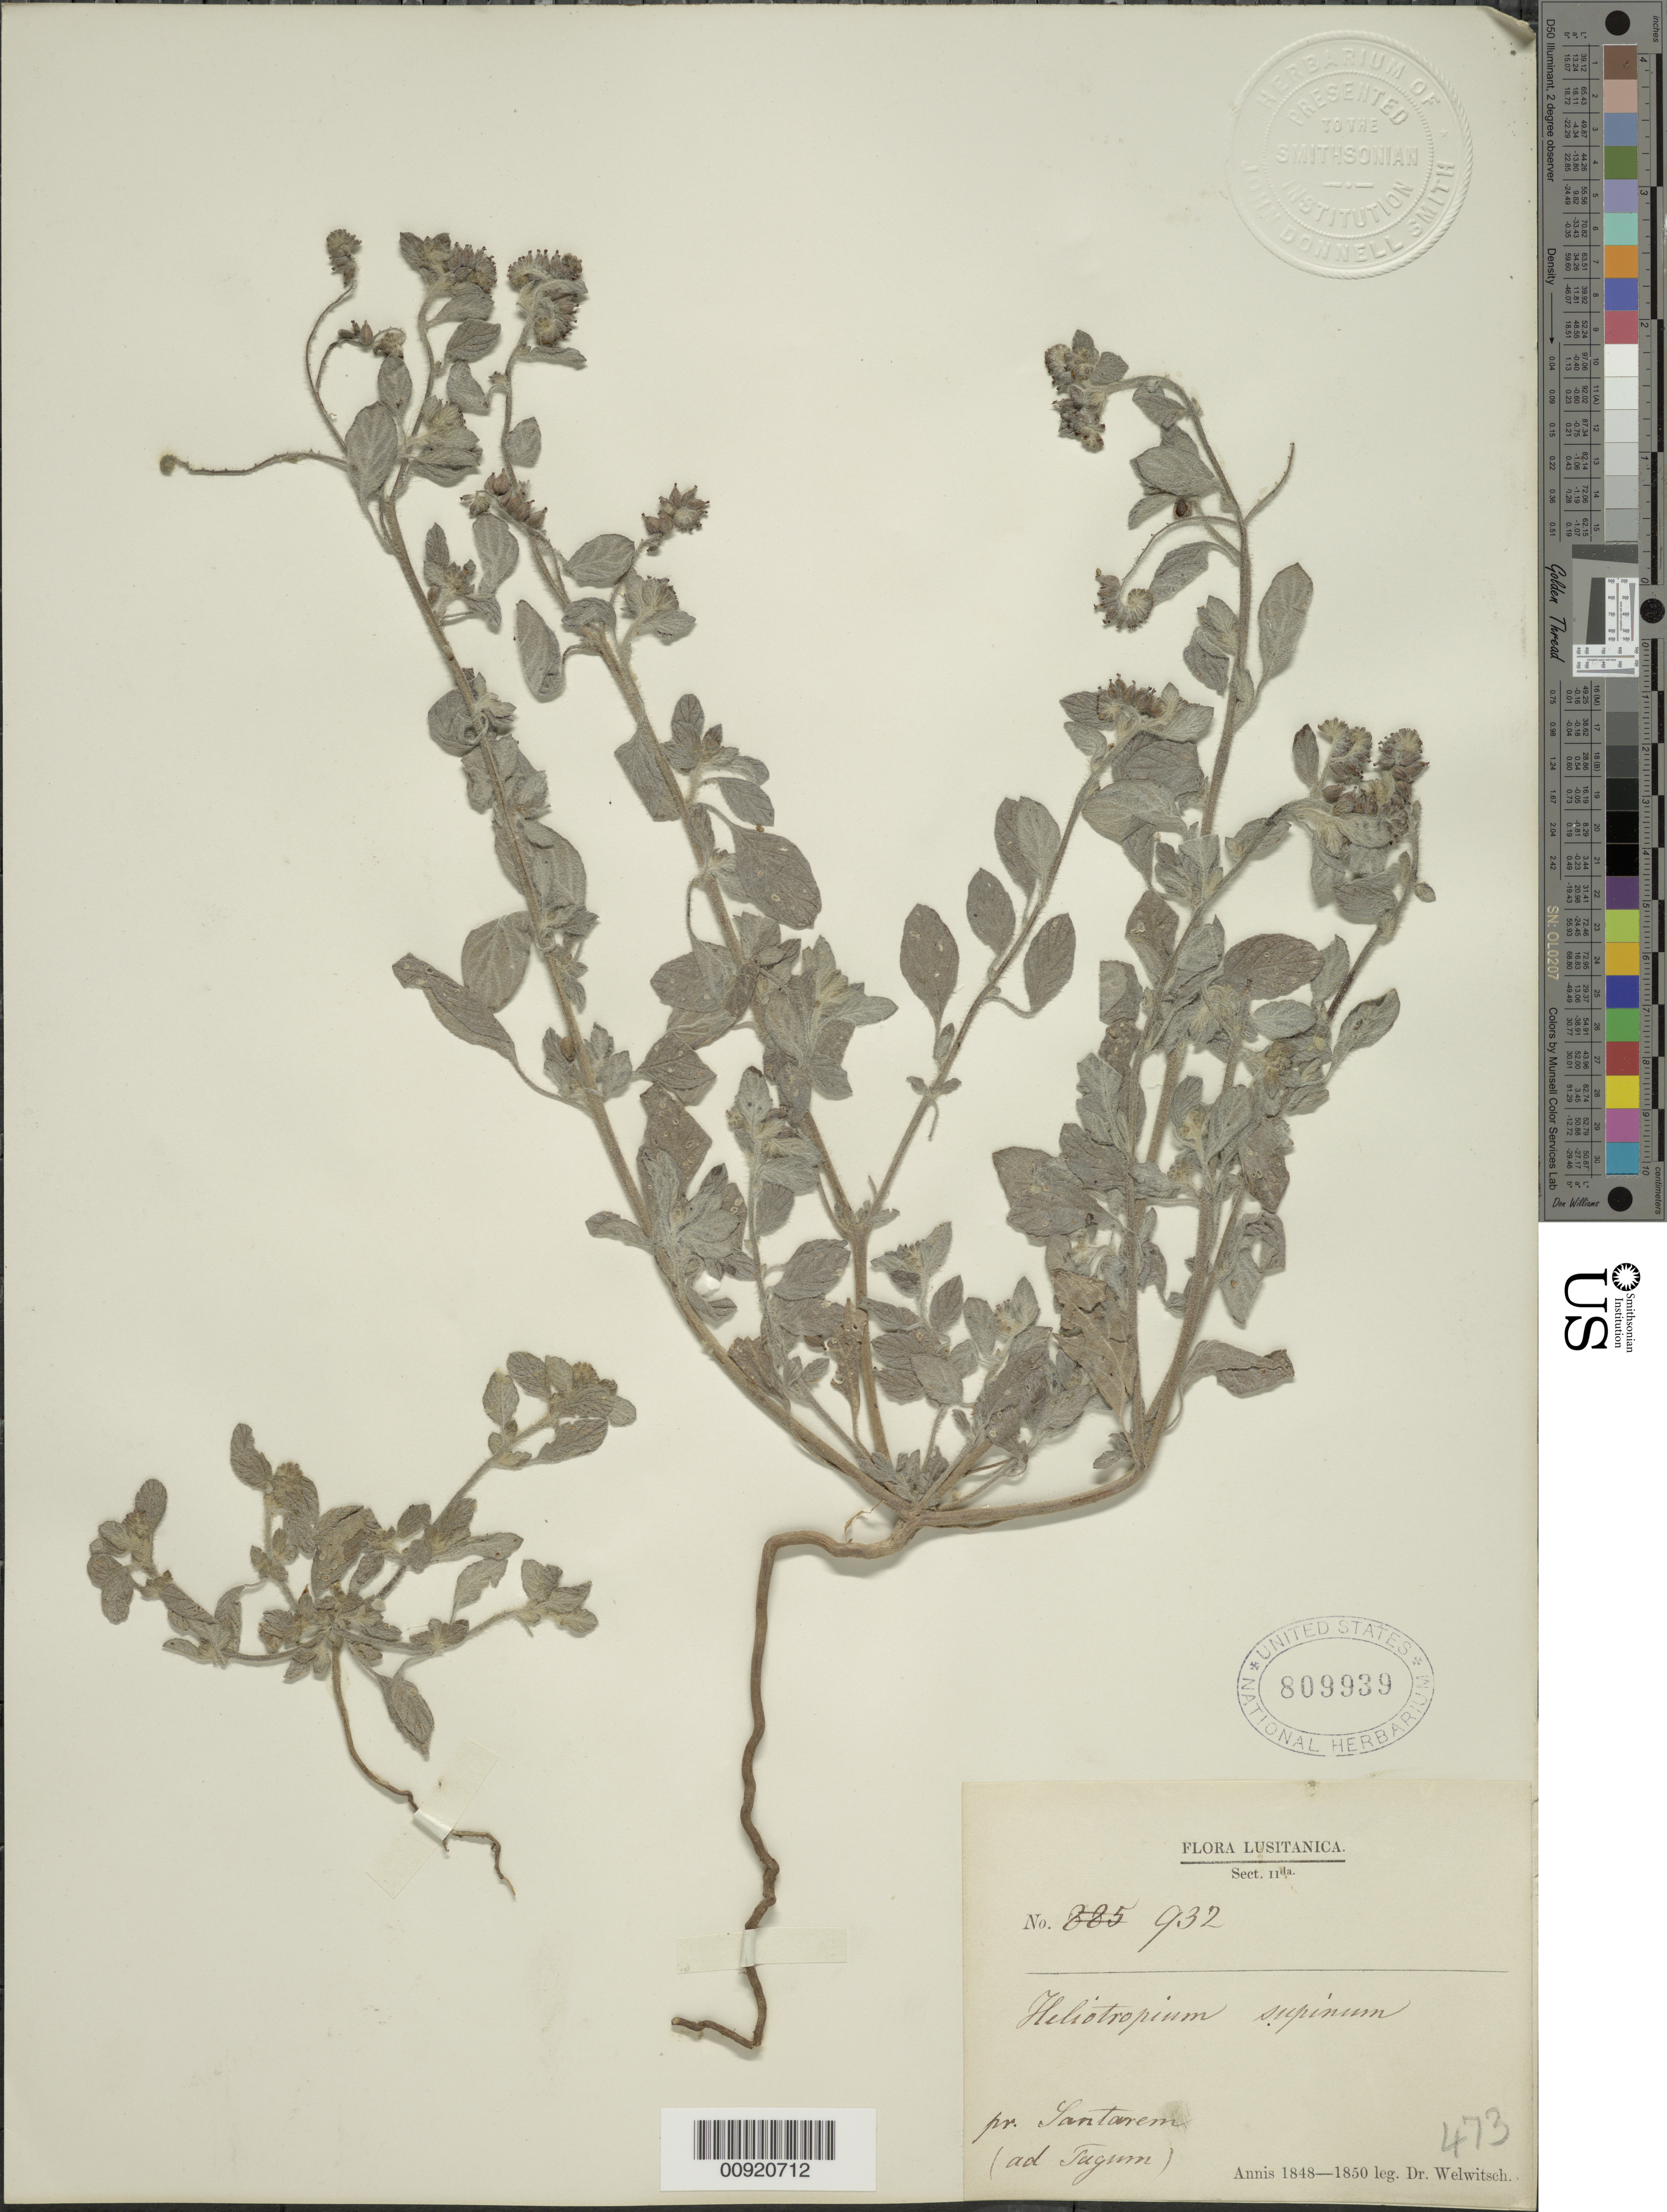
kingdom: Plantae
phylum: Tracheophyta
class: Magnoliopsida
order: Boraginales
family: Heliotropiaceae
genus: Heliotropium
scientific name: Heliotropium supinum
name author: L.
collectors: F. M. Welwitsch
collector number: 932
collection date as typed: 1848 to -- --- 1850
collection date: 1848/1850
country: Portugal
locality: pr. Lanta[r]em ad Tagum.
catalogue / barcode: US 809939